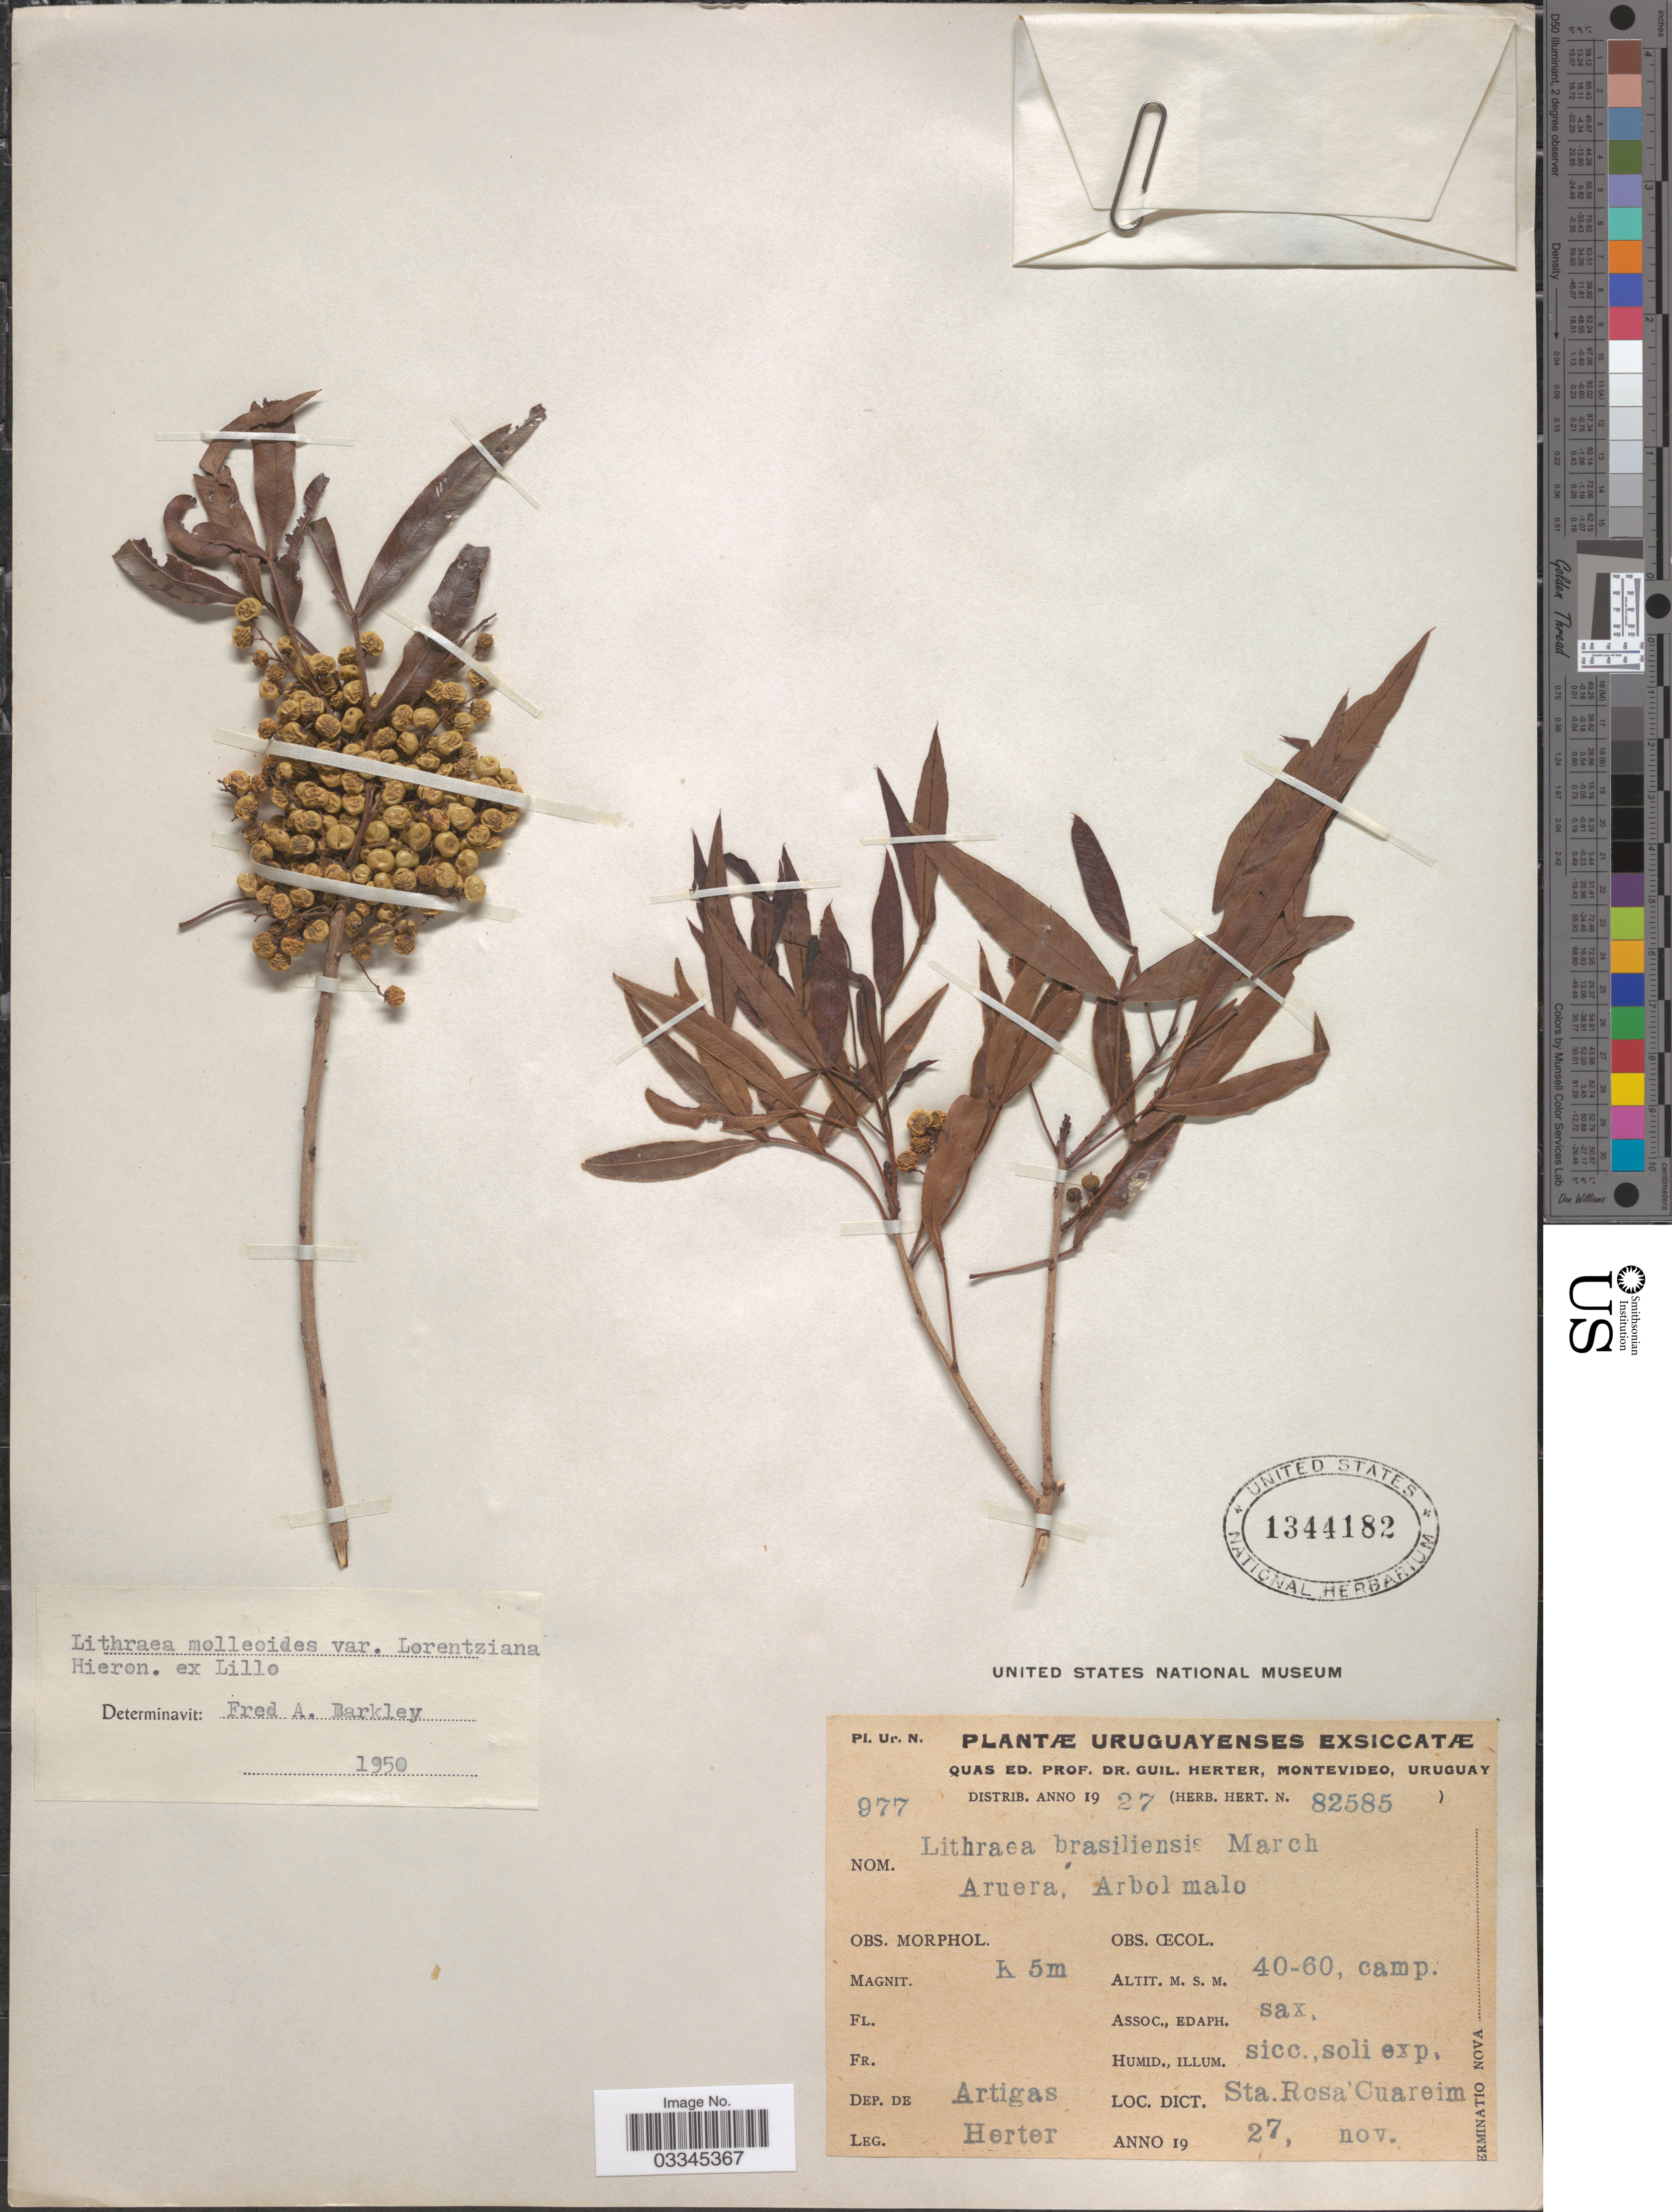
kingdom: Plantae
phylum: Tracheophyta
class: Magnoliopsida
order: Sapindales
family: Anacardiaceae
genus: Lithraea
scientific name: Lithraea molleoides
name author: (Vell.) Engl.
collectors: G. Herter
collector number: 82585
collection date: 1927-11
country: Uruguay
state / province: Artigas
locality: Dep. de Artigas. Sta. Rosa Cuareim.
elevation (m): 40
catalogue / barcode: US 1344182